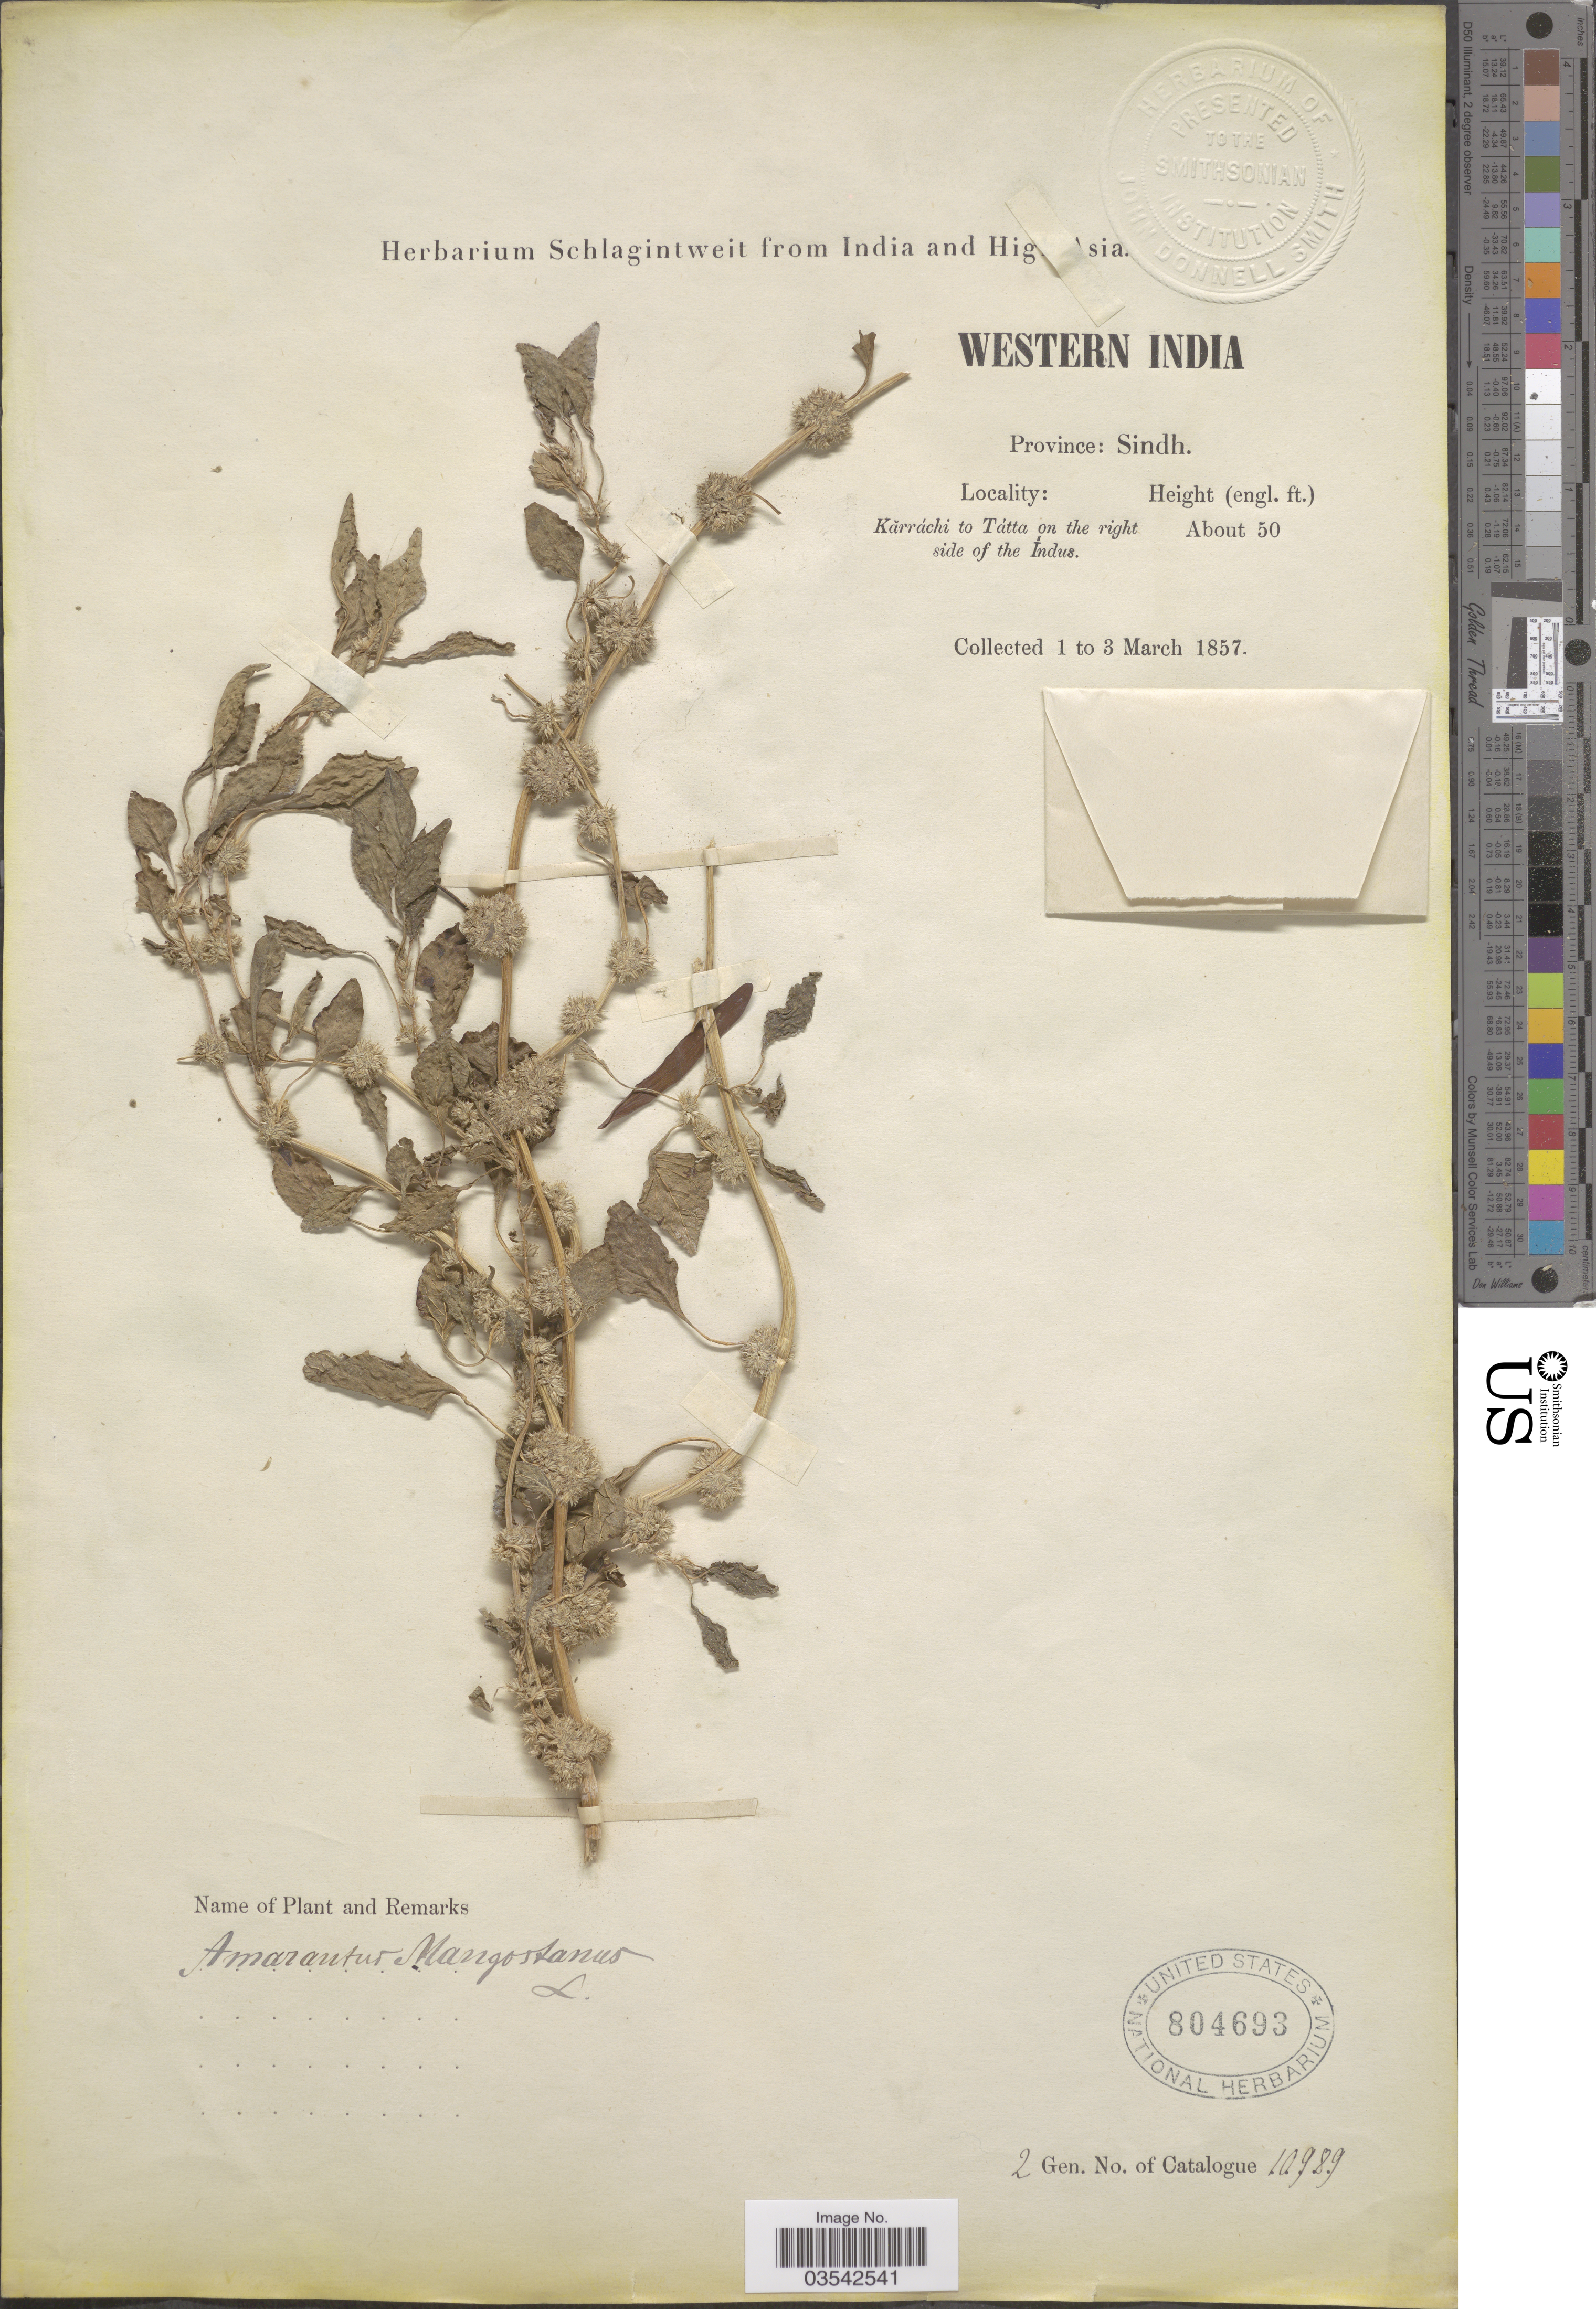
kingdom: Plantae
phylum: Tracheophyta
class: Magnoliopsida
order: Caryophyllales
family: Amaranthaceae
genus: Amaranthus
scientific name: Amaranthus tricolor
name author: L.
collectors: ex herb. Schlagintweit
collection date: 1857-03-01/1857-03-03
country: Pakistan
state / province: Sindh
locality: Western India. Kărrăchi to Tátta on the right side of the Indus.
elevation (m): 15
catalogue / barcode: US 804693